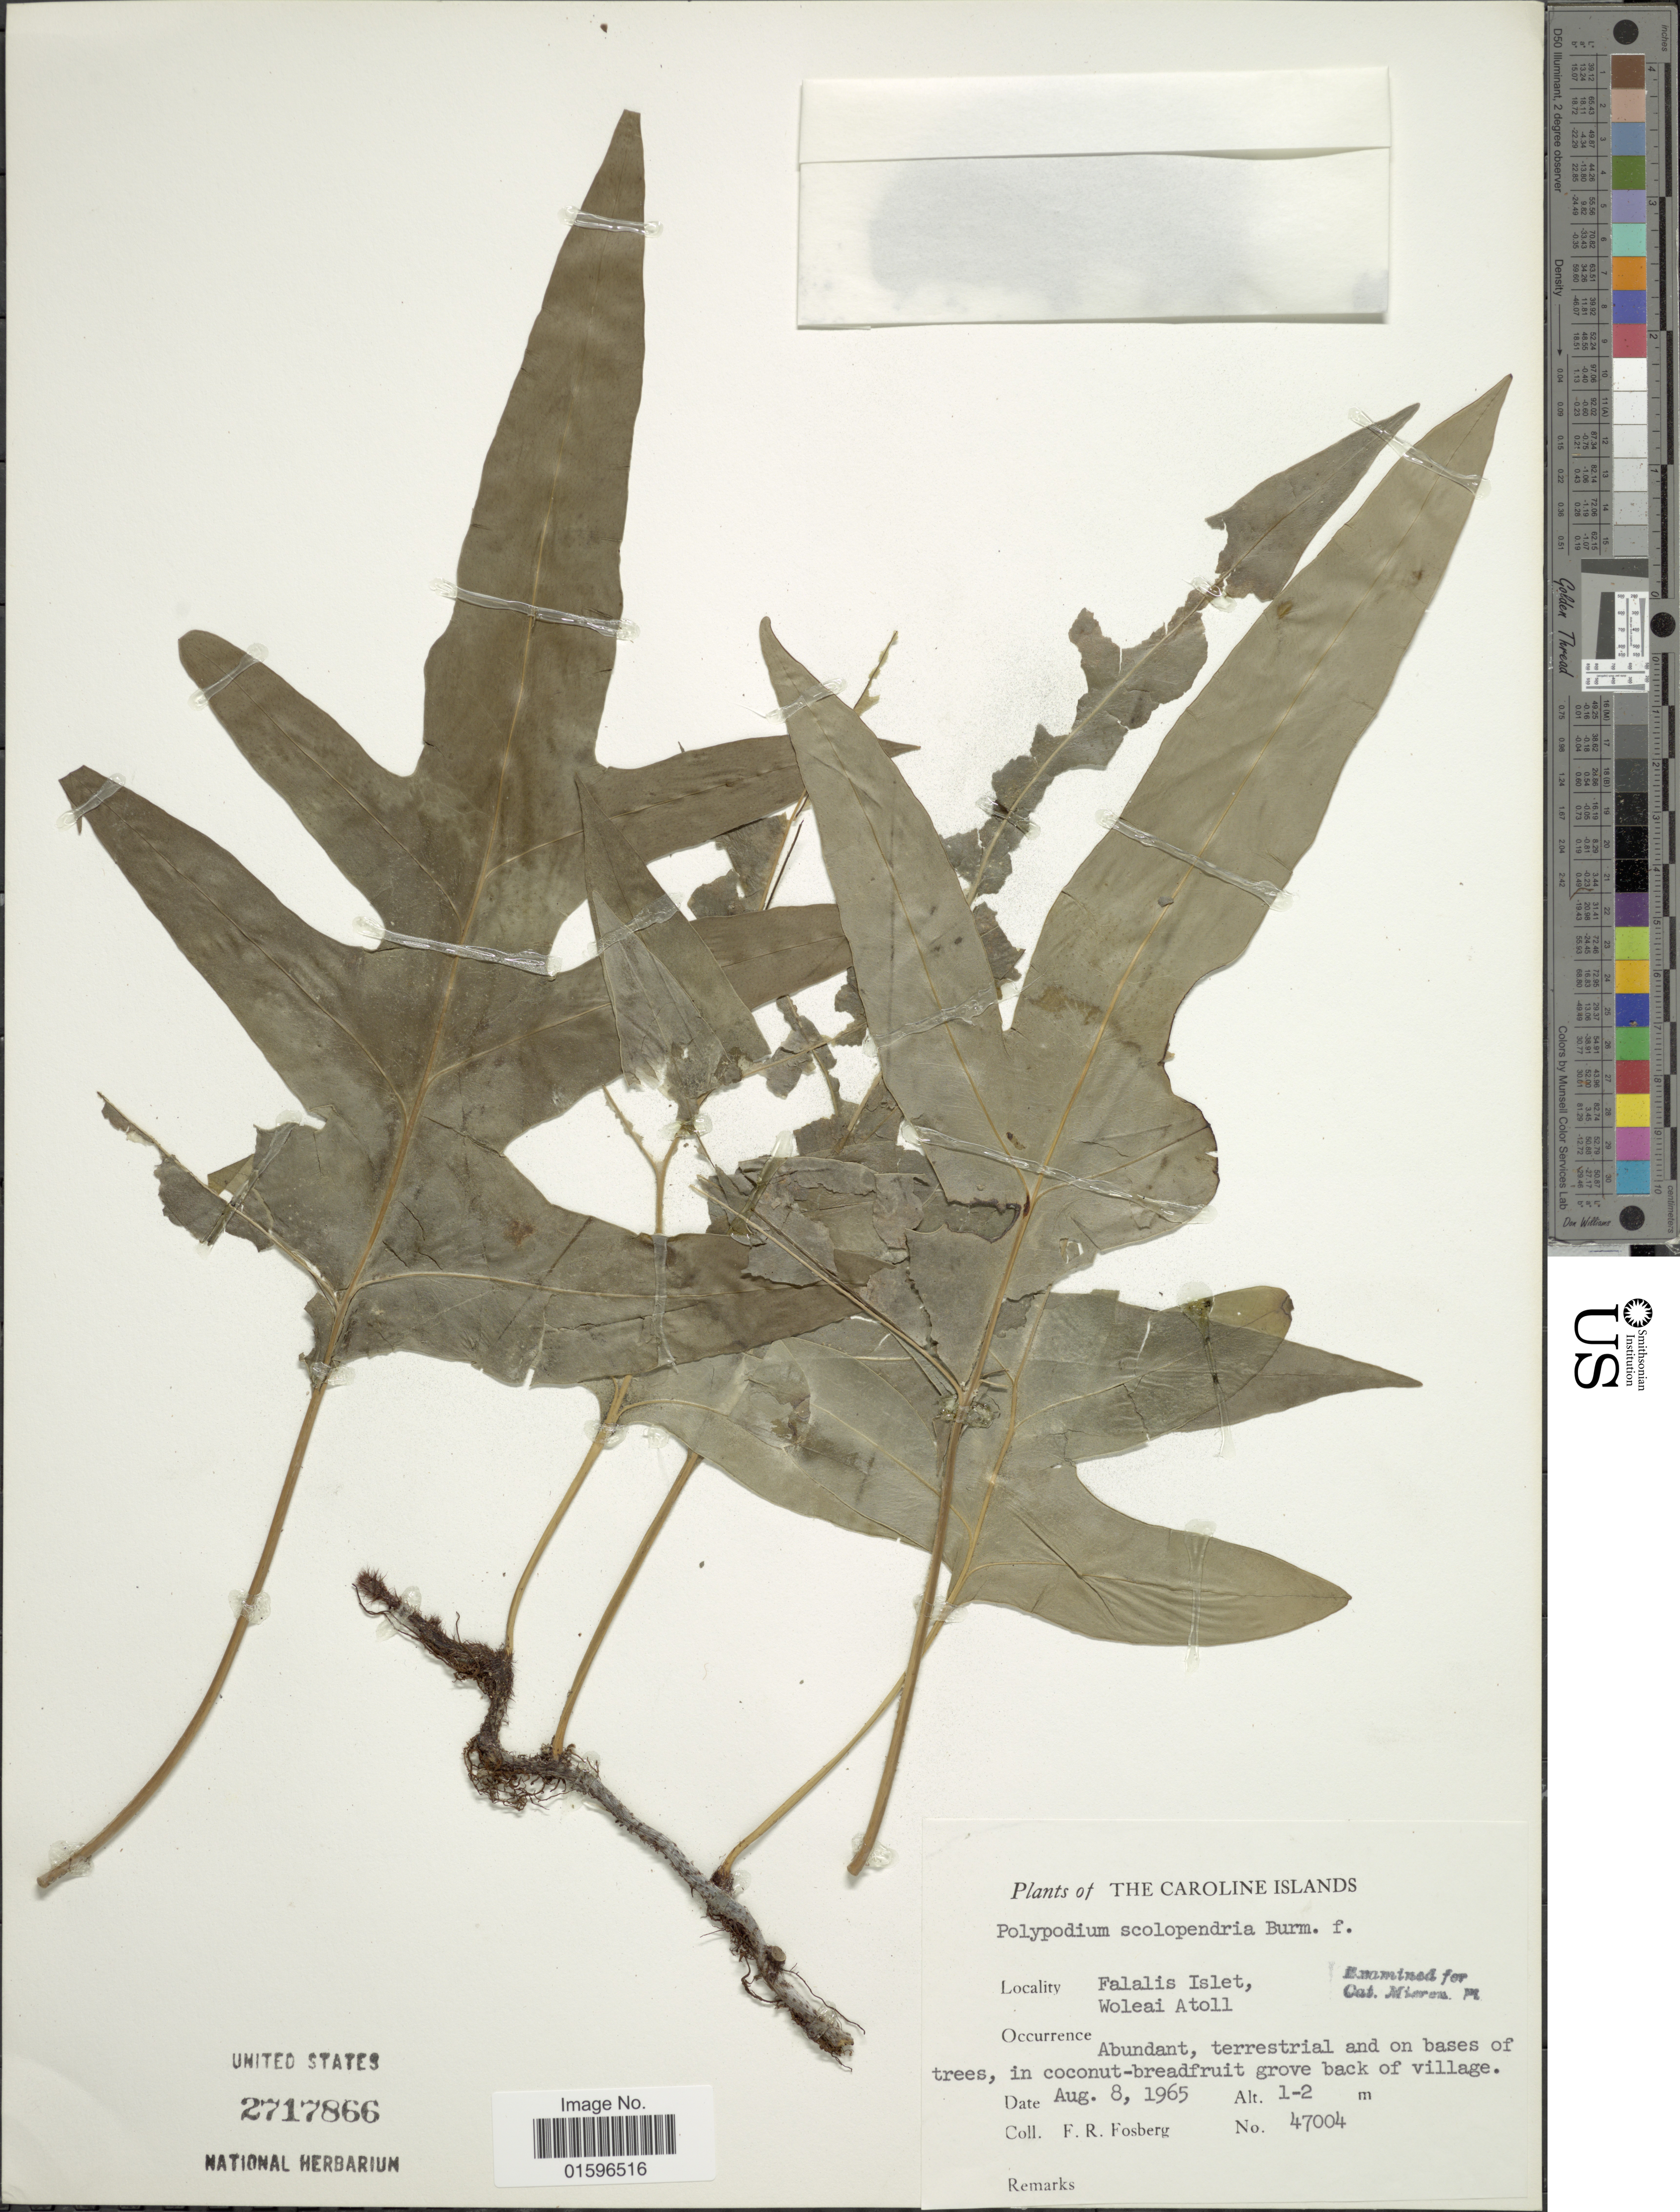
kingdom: Plantae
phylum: Tracheophyta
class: Polypodiopsida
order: Polypodiales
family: Polypodiaceae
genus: Polypodium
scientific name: Polypodium scolopendria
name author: Burm. f.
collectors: F. R. Fosberg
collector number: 47004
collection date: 1965-08-08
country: Micronesia, Federated States of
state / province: Yap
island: Woleai Atoll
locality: Carolines Islands, Falalis Islet, Woleai Atoll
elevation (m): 1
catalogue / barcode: US 2717866